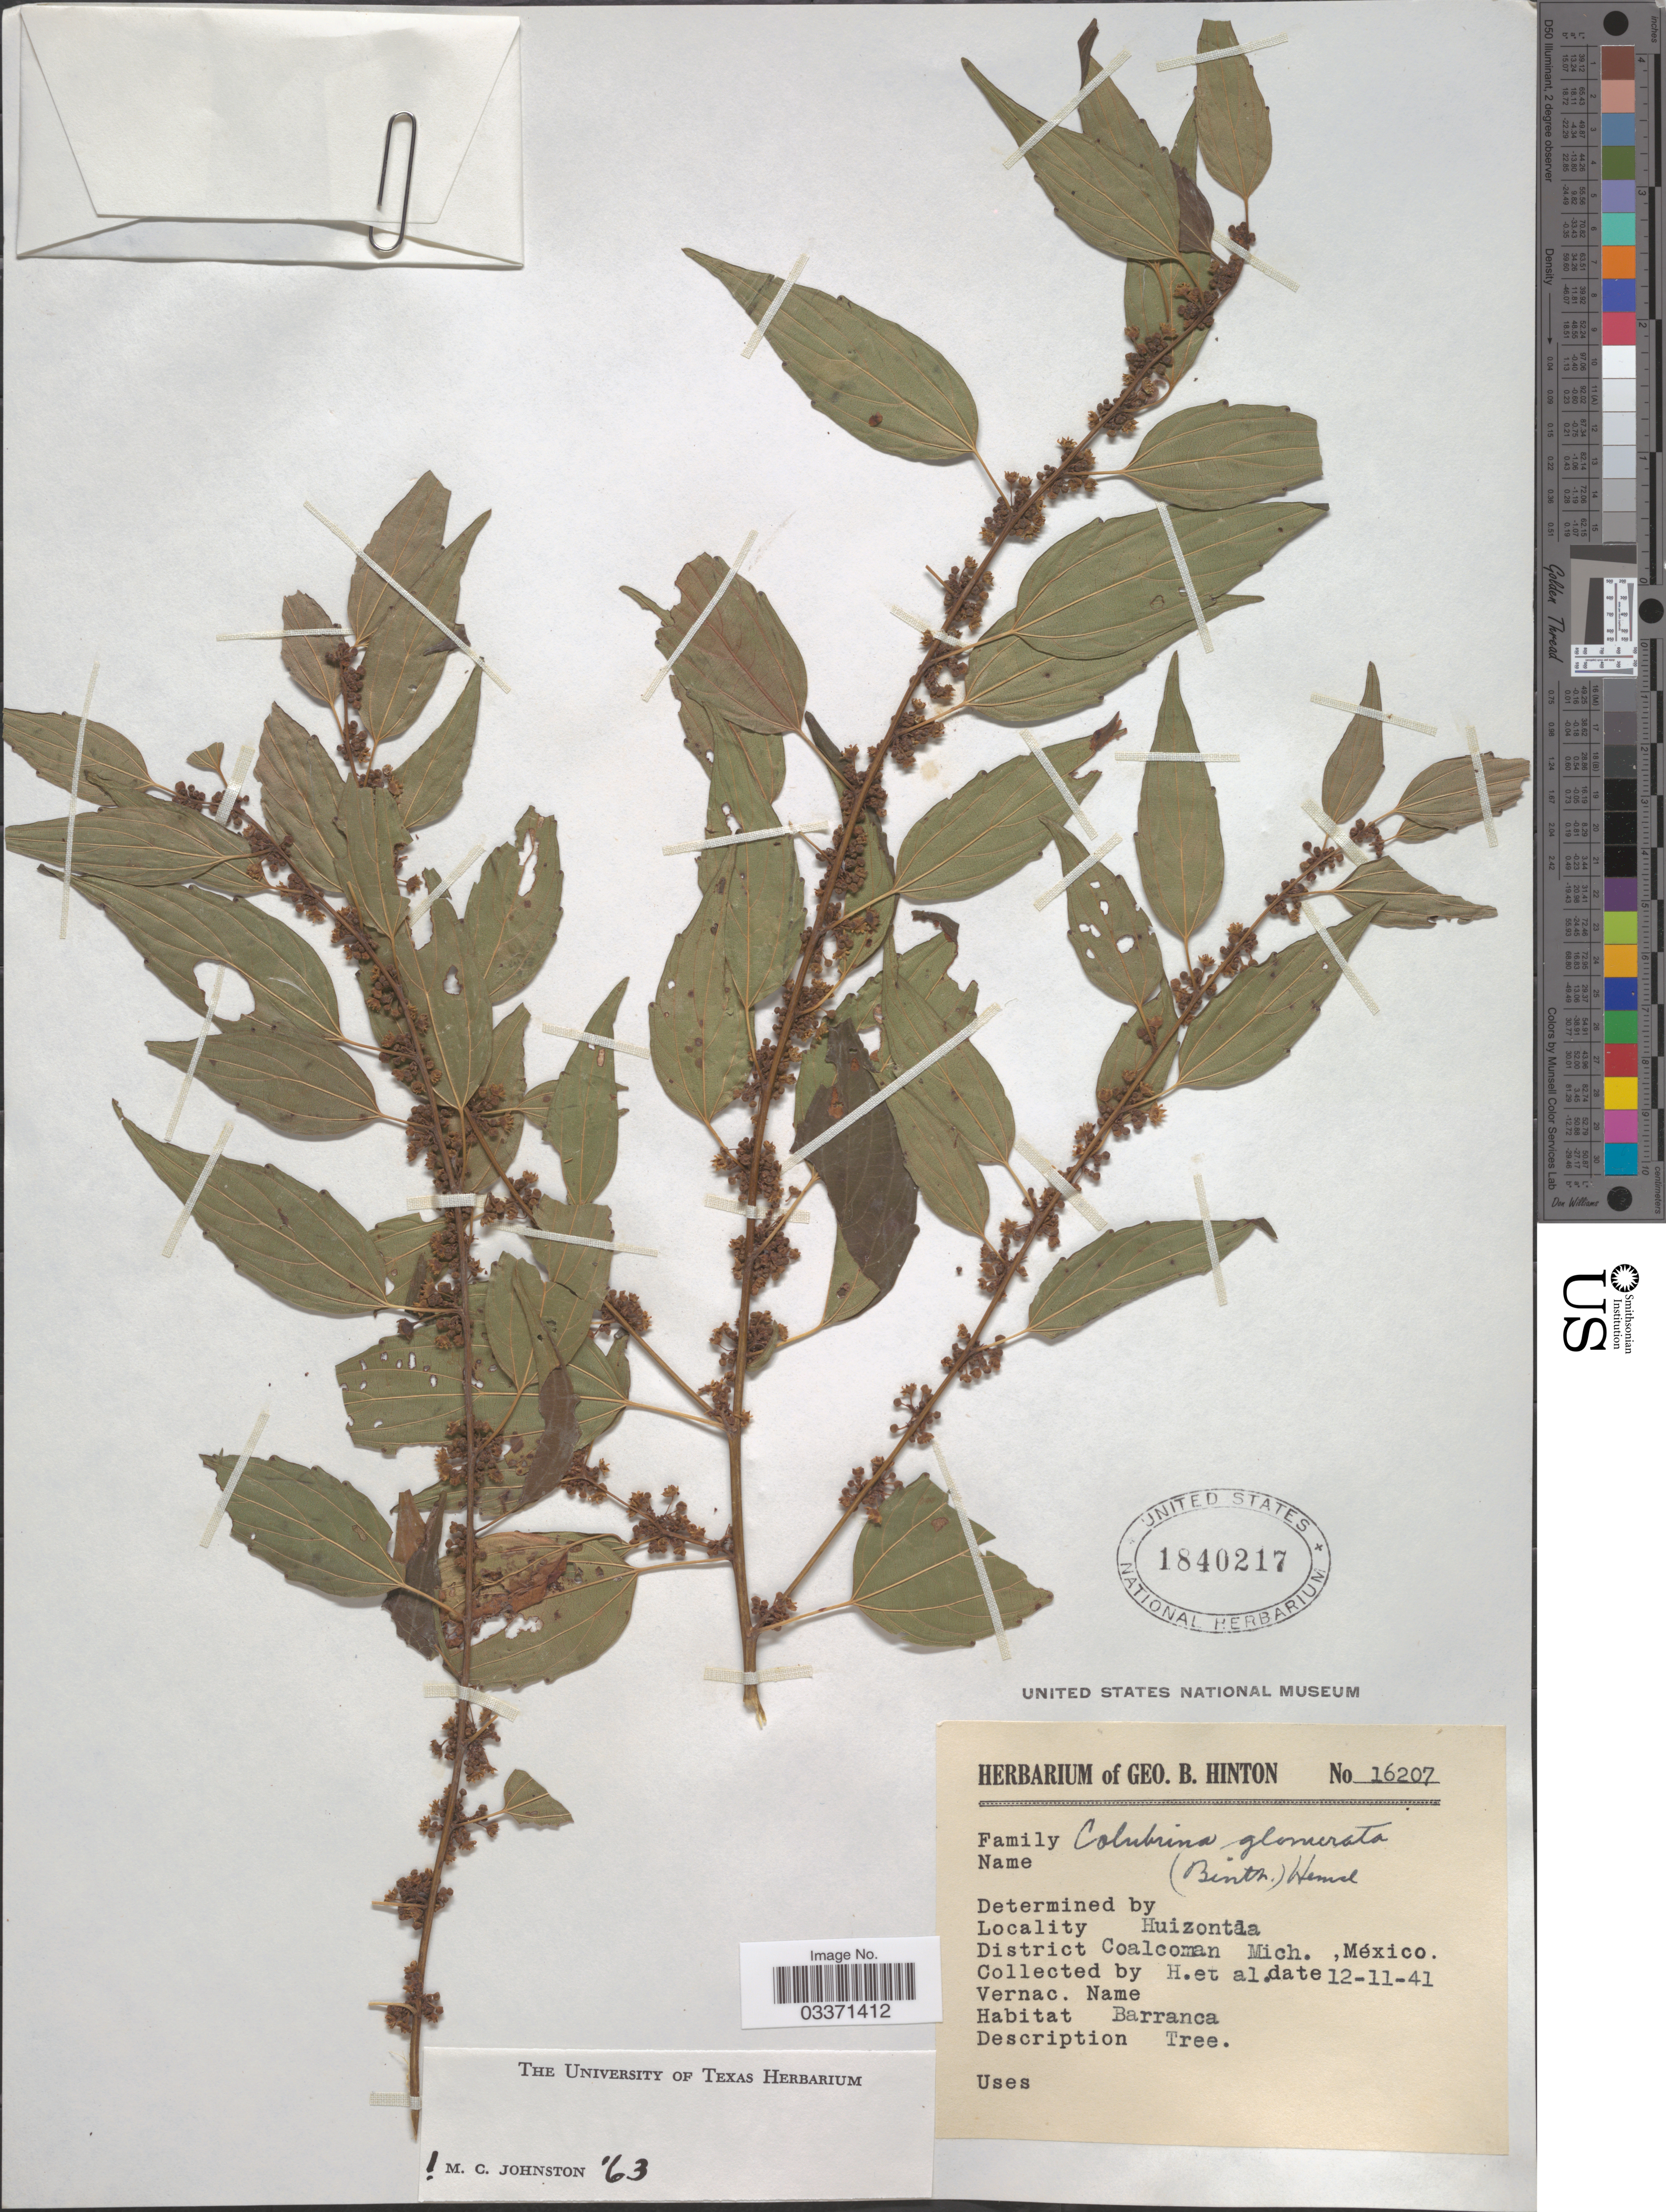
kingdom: Plantae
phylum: Tracheophyta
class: Magnoliopsida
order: Rosales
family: Rhamnaceae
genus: Colubrina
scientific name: Colubrina triflora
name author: Brongn. ex Sweet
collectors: G. B. Hinton & et al.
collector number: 16207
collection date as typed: Transcribed d/m/y: 12/11/41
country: Mexico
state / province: Michoacán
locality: Huizontla. District Coalcoman. Barranca. [unsure placement]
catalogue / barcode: US 1840217